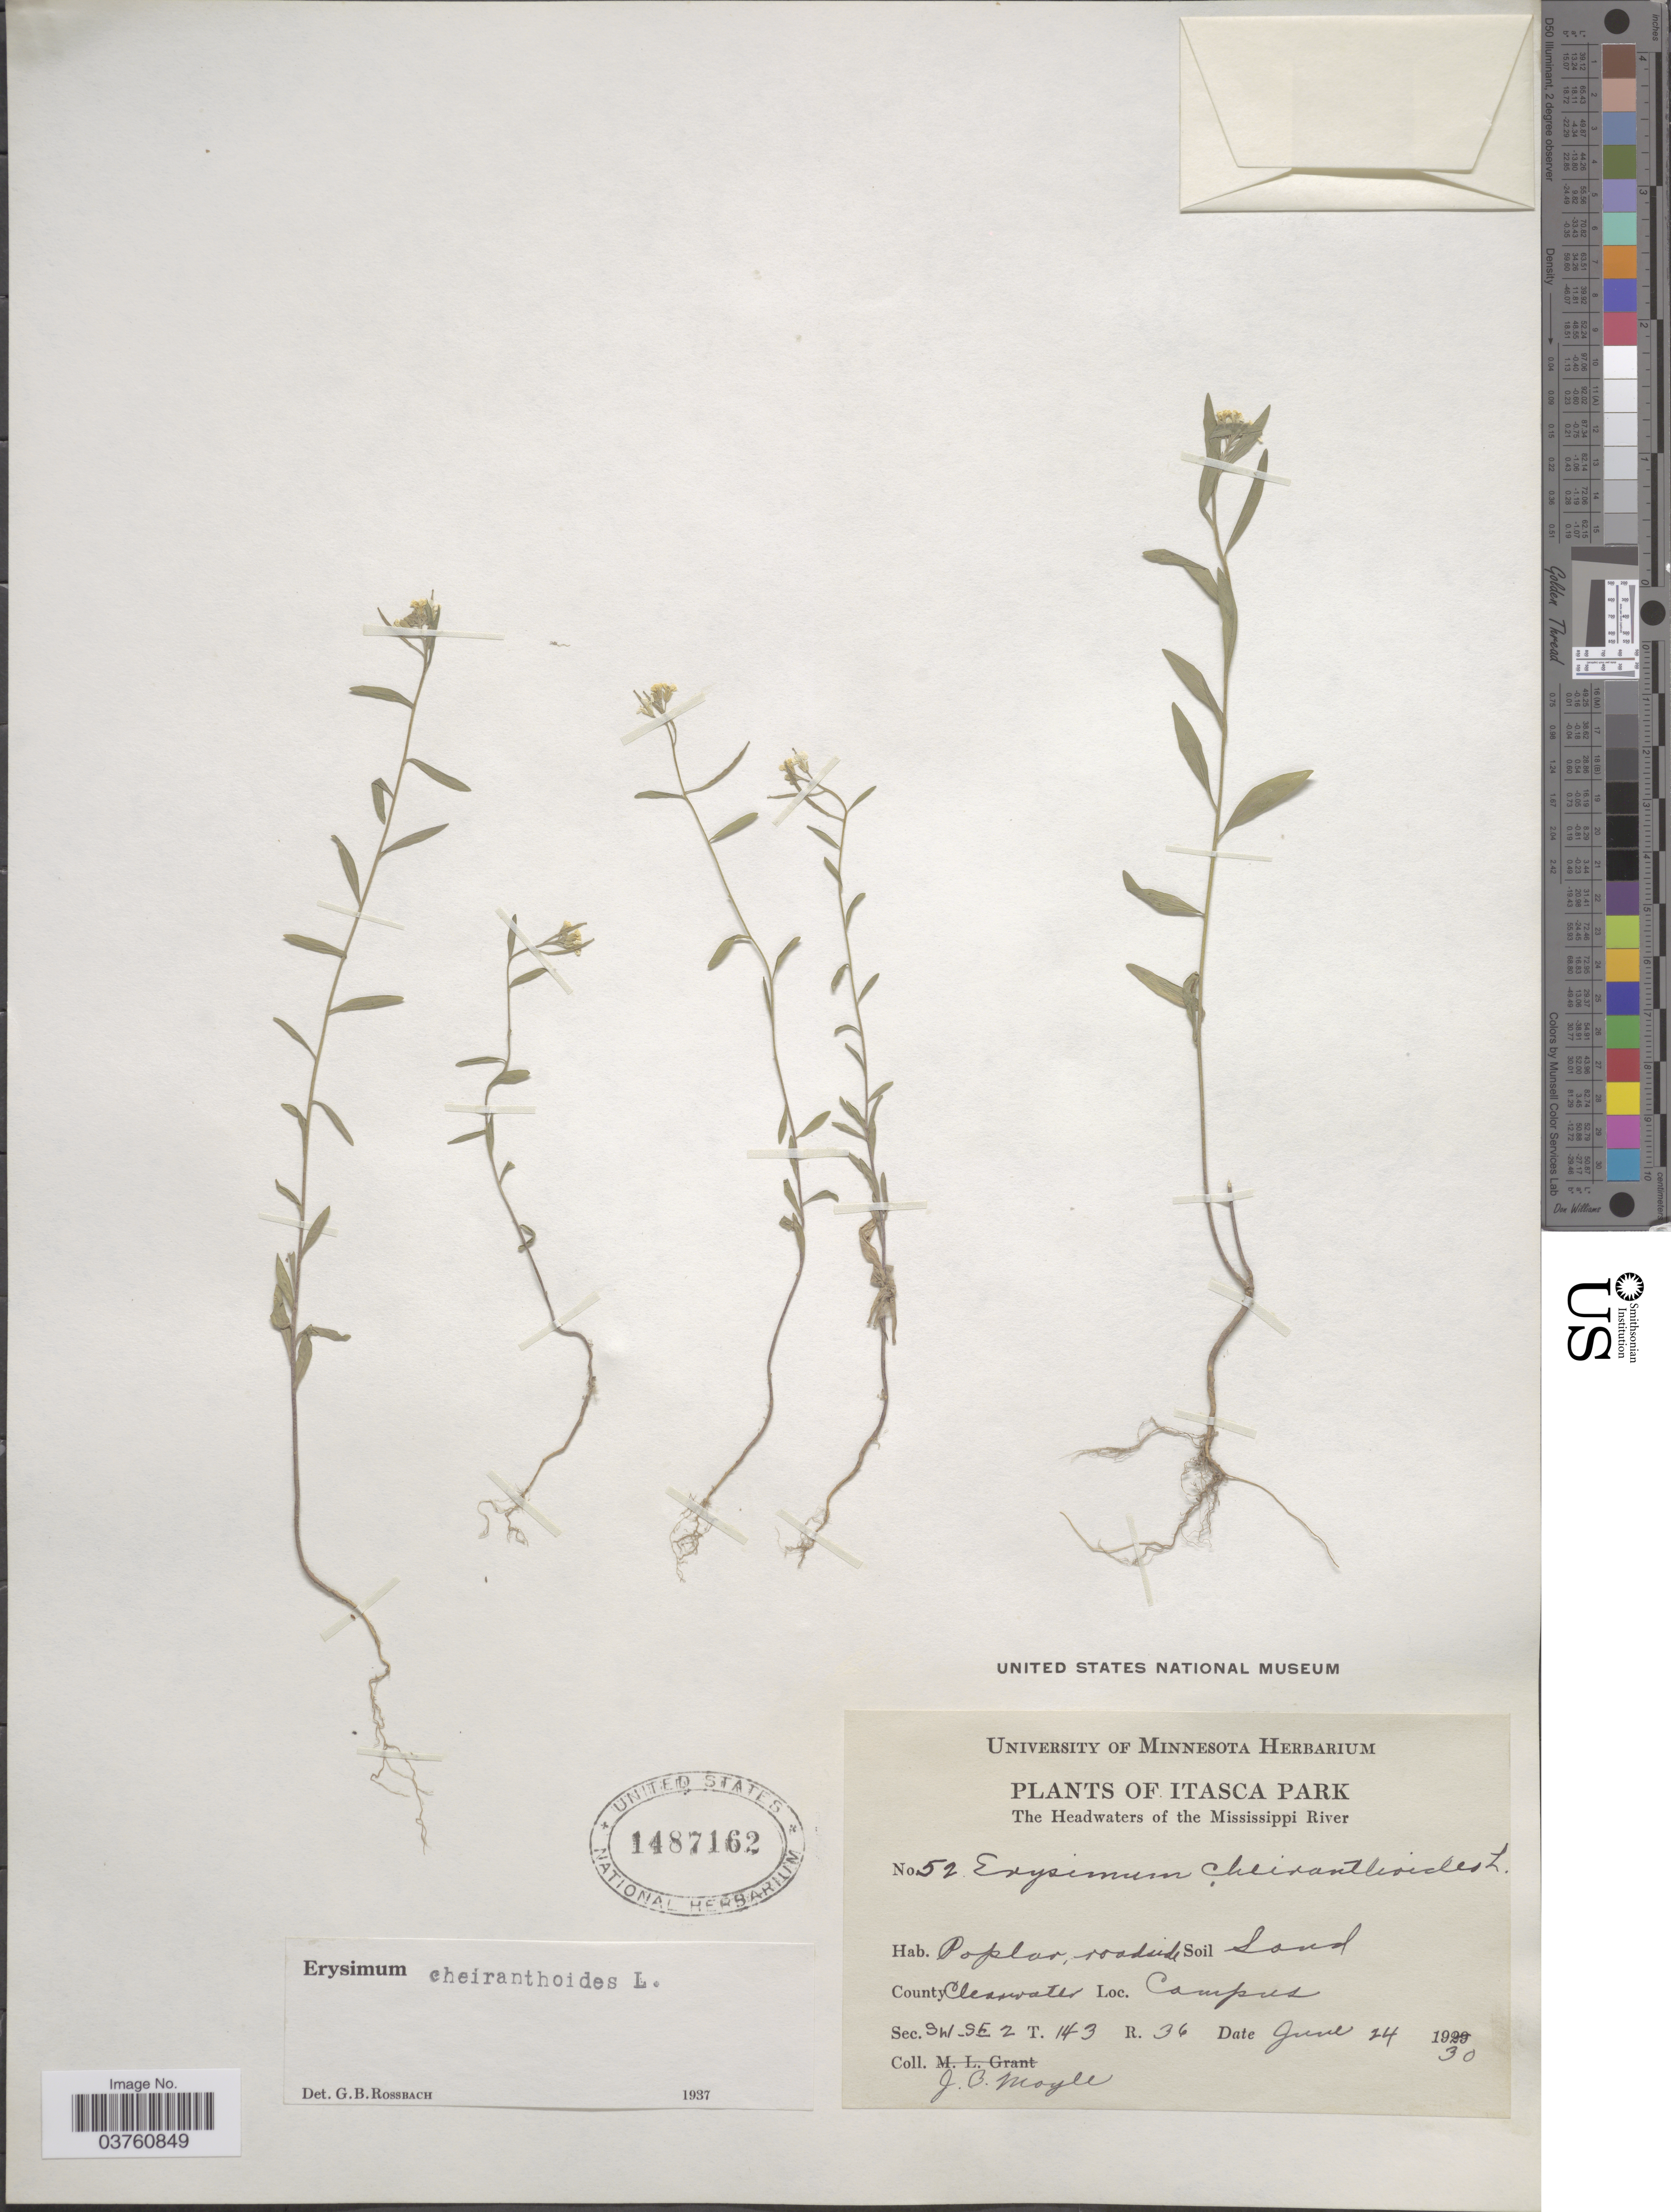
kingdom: Plantae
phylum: Tracheophyta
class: Magnoliopsida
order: Brassicales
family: Brassicaceae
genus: Erysimum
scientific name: Erysimum cheiranthoides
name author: L.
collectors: J. Moyle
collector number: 52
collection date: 1930-06-24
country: United States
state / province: Minnesota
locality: Itasca Park. The Headwaters of the Mississippi River. County Clearwater, Campus. Sec. SW-SE 2 T. 143 R.36.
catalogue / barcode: US 1487162